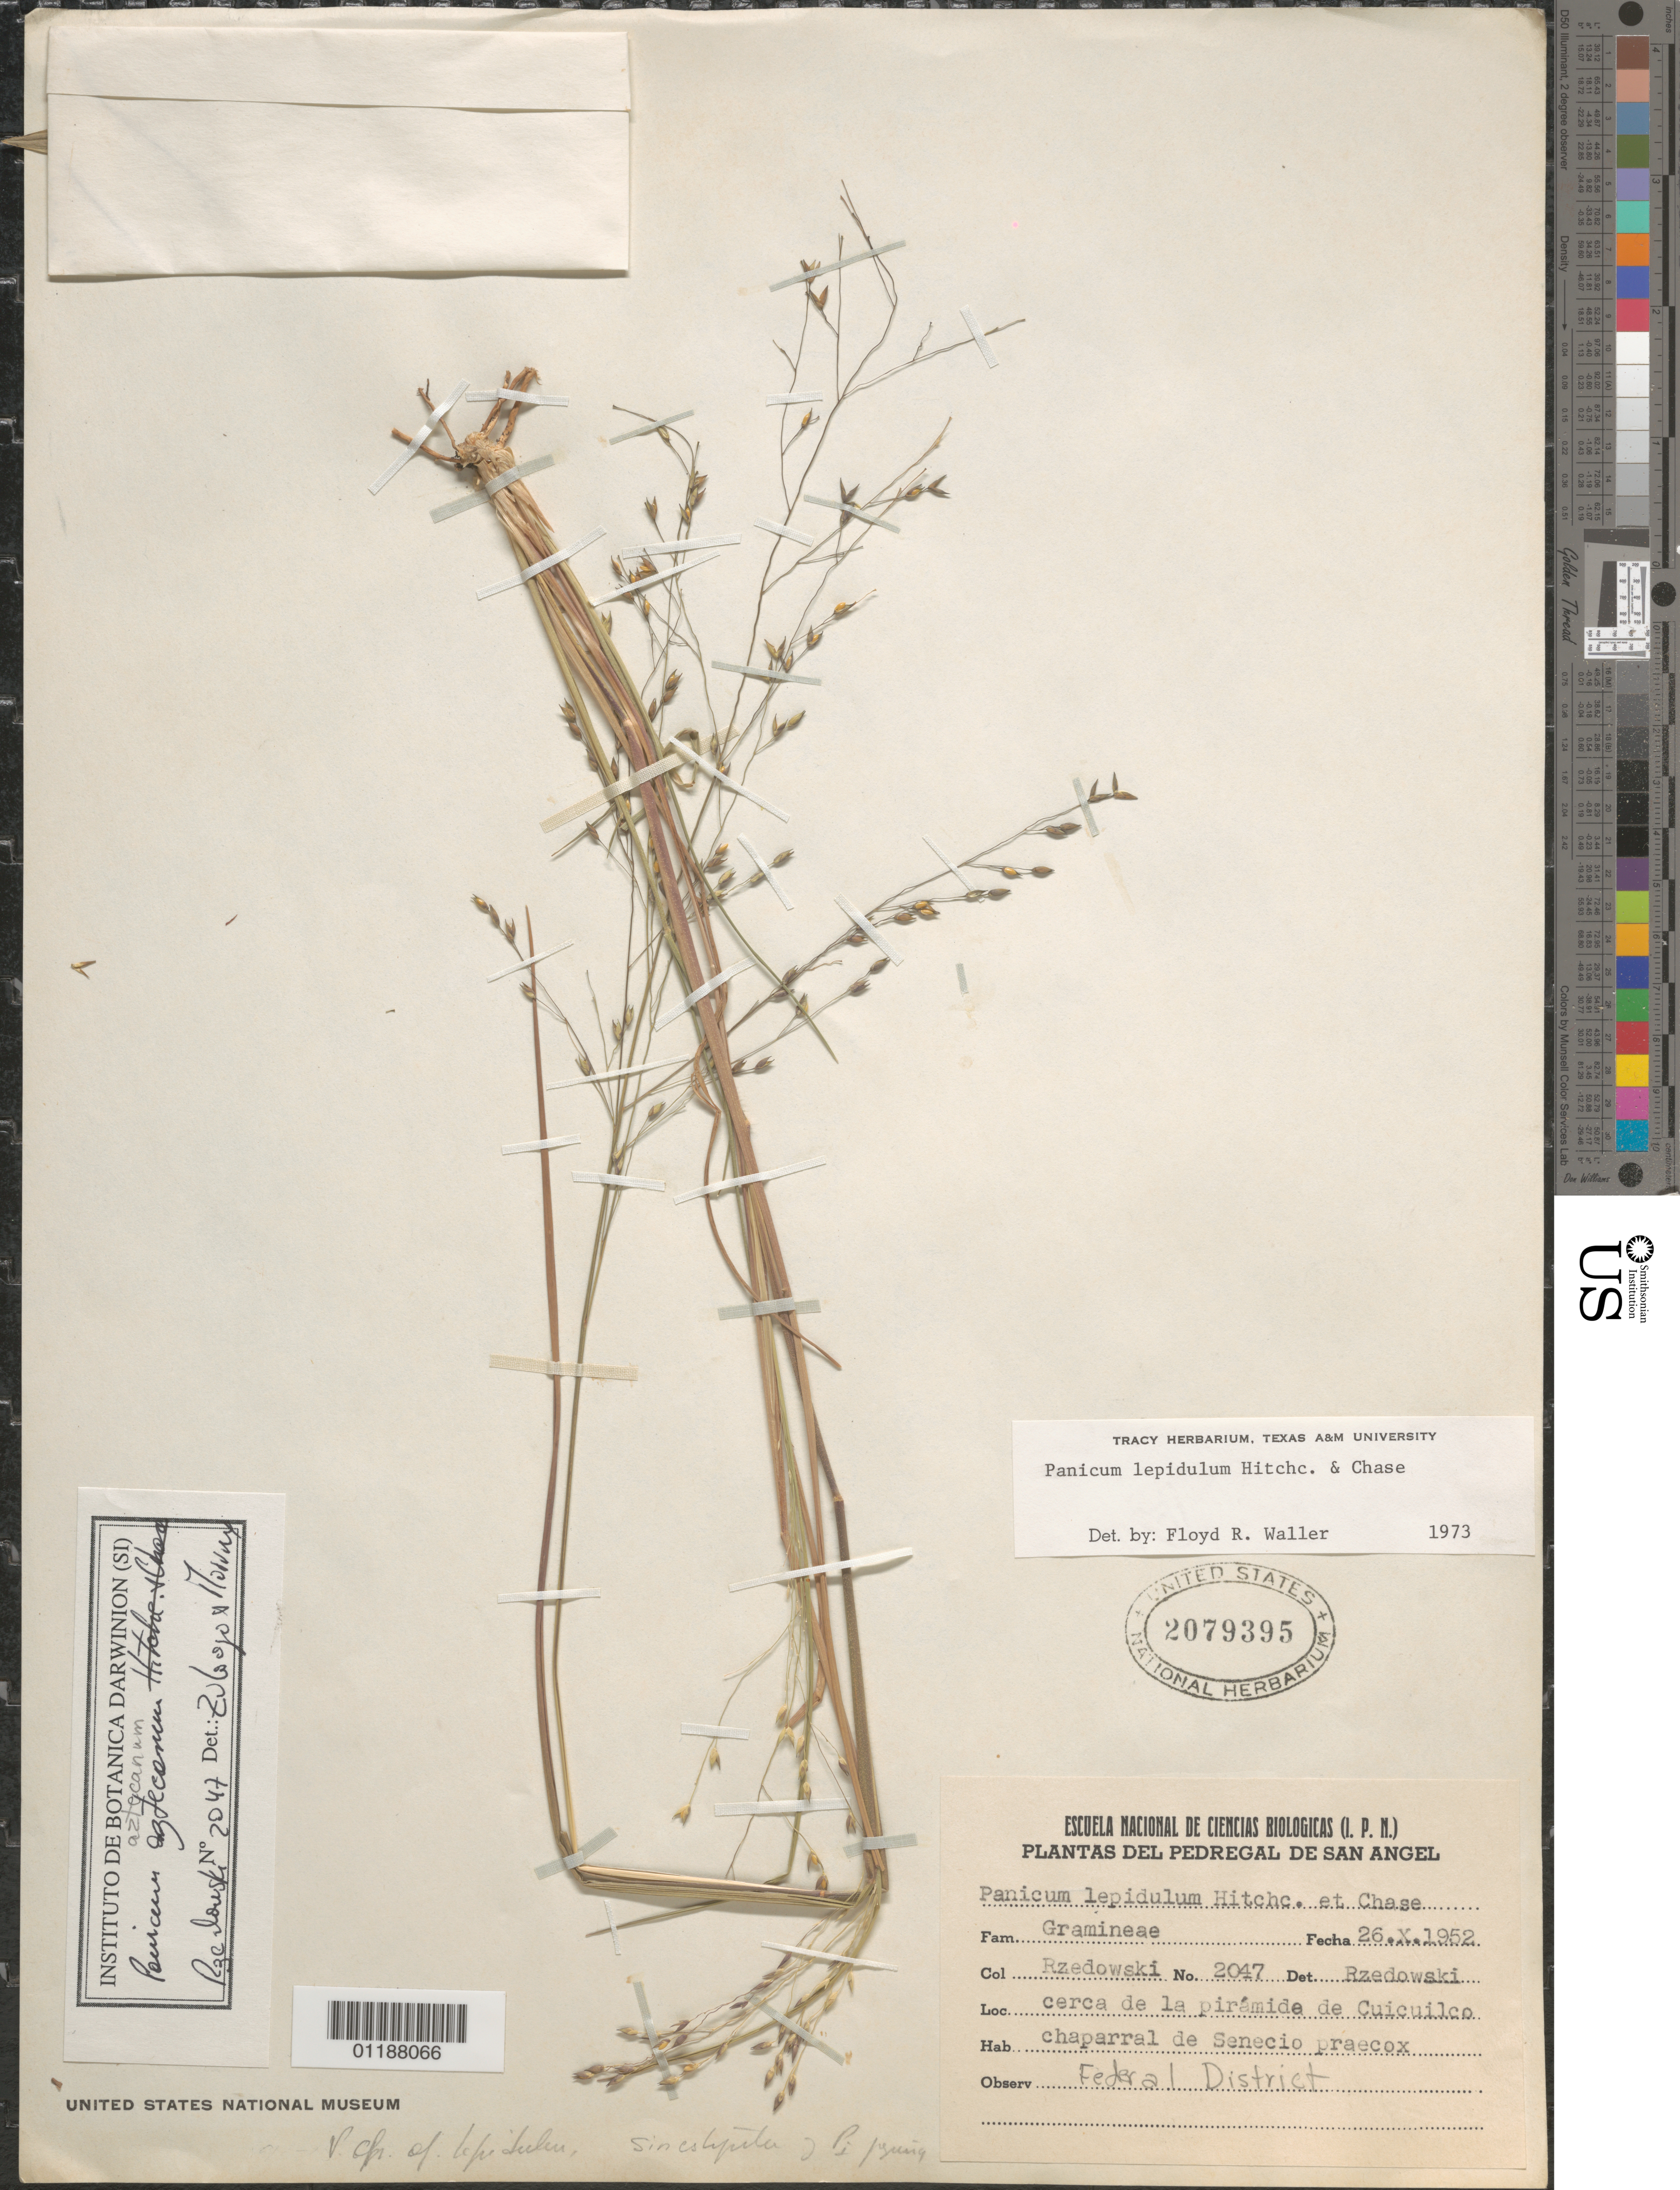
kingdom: Plantae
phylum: Tracheophyta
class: Liliopsida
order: Poales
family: Poaceae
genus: Panicum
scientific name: Panicum aztecanum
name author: Zuloaga & Morrone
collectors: Rzedowski, --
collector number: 2047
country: Mexico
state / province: Distrito Federal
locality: Cerca de la piramide de Cuicuilco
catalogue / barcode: US 2079395